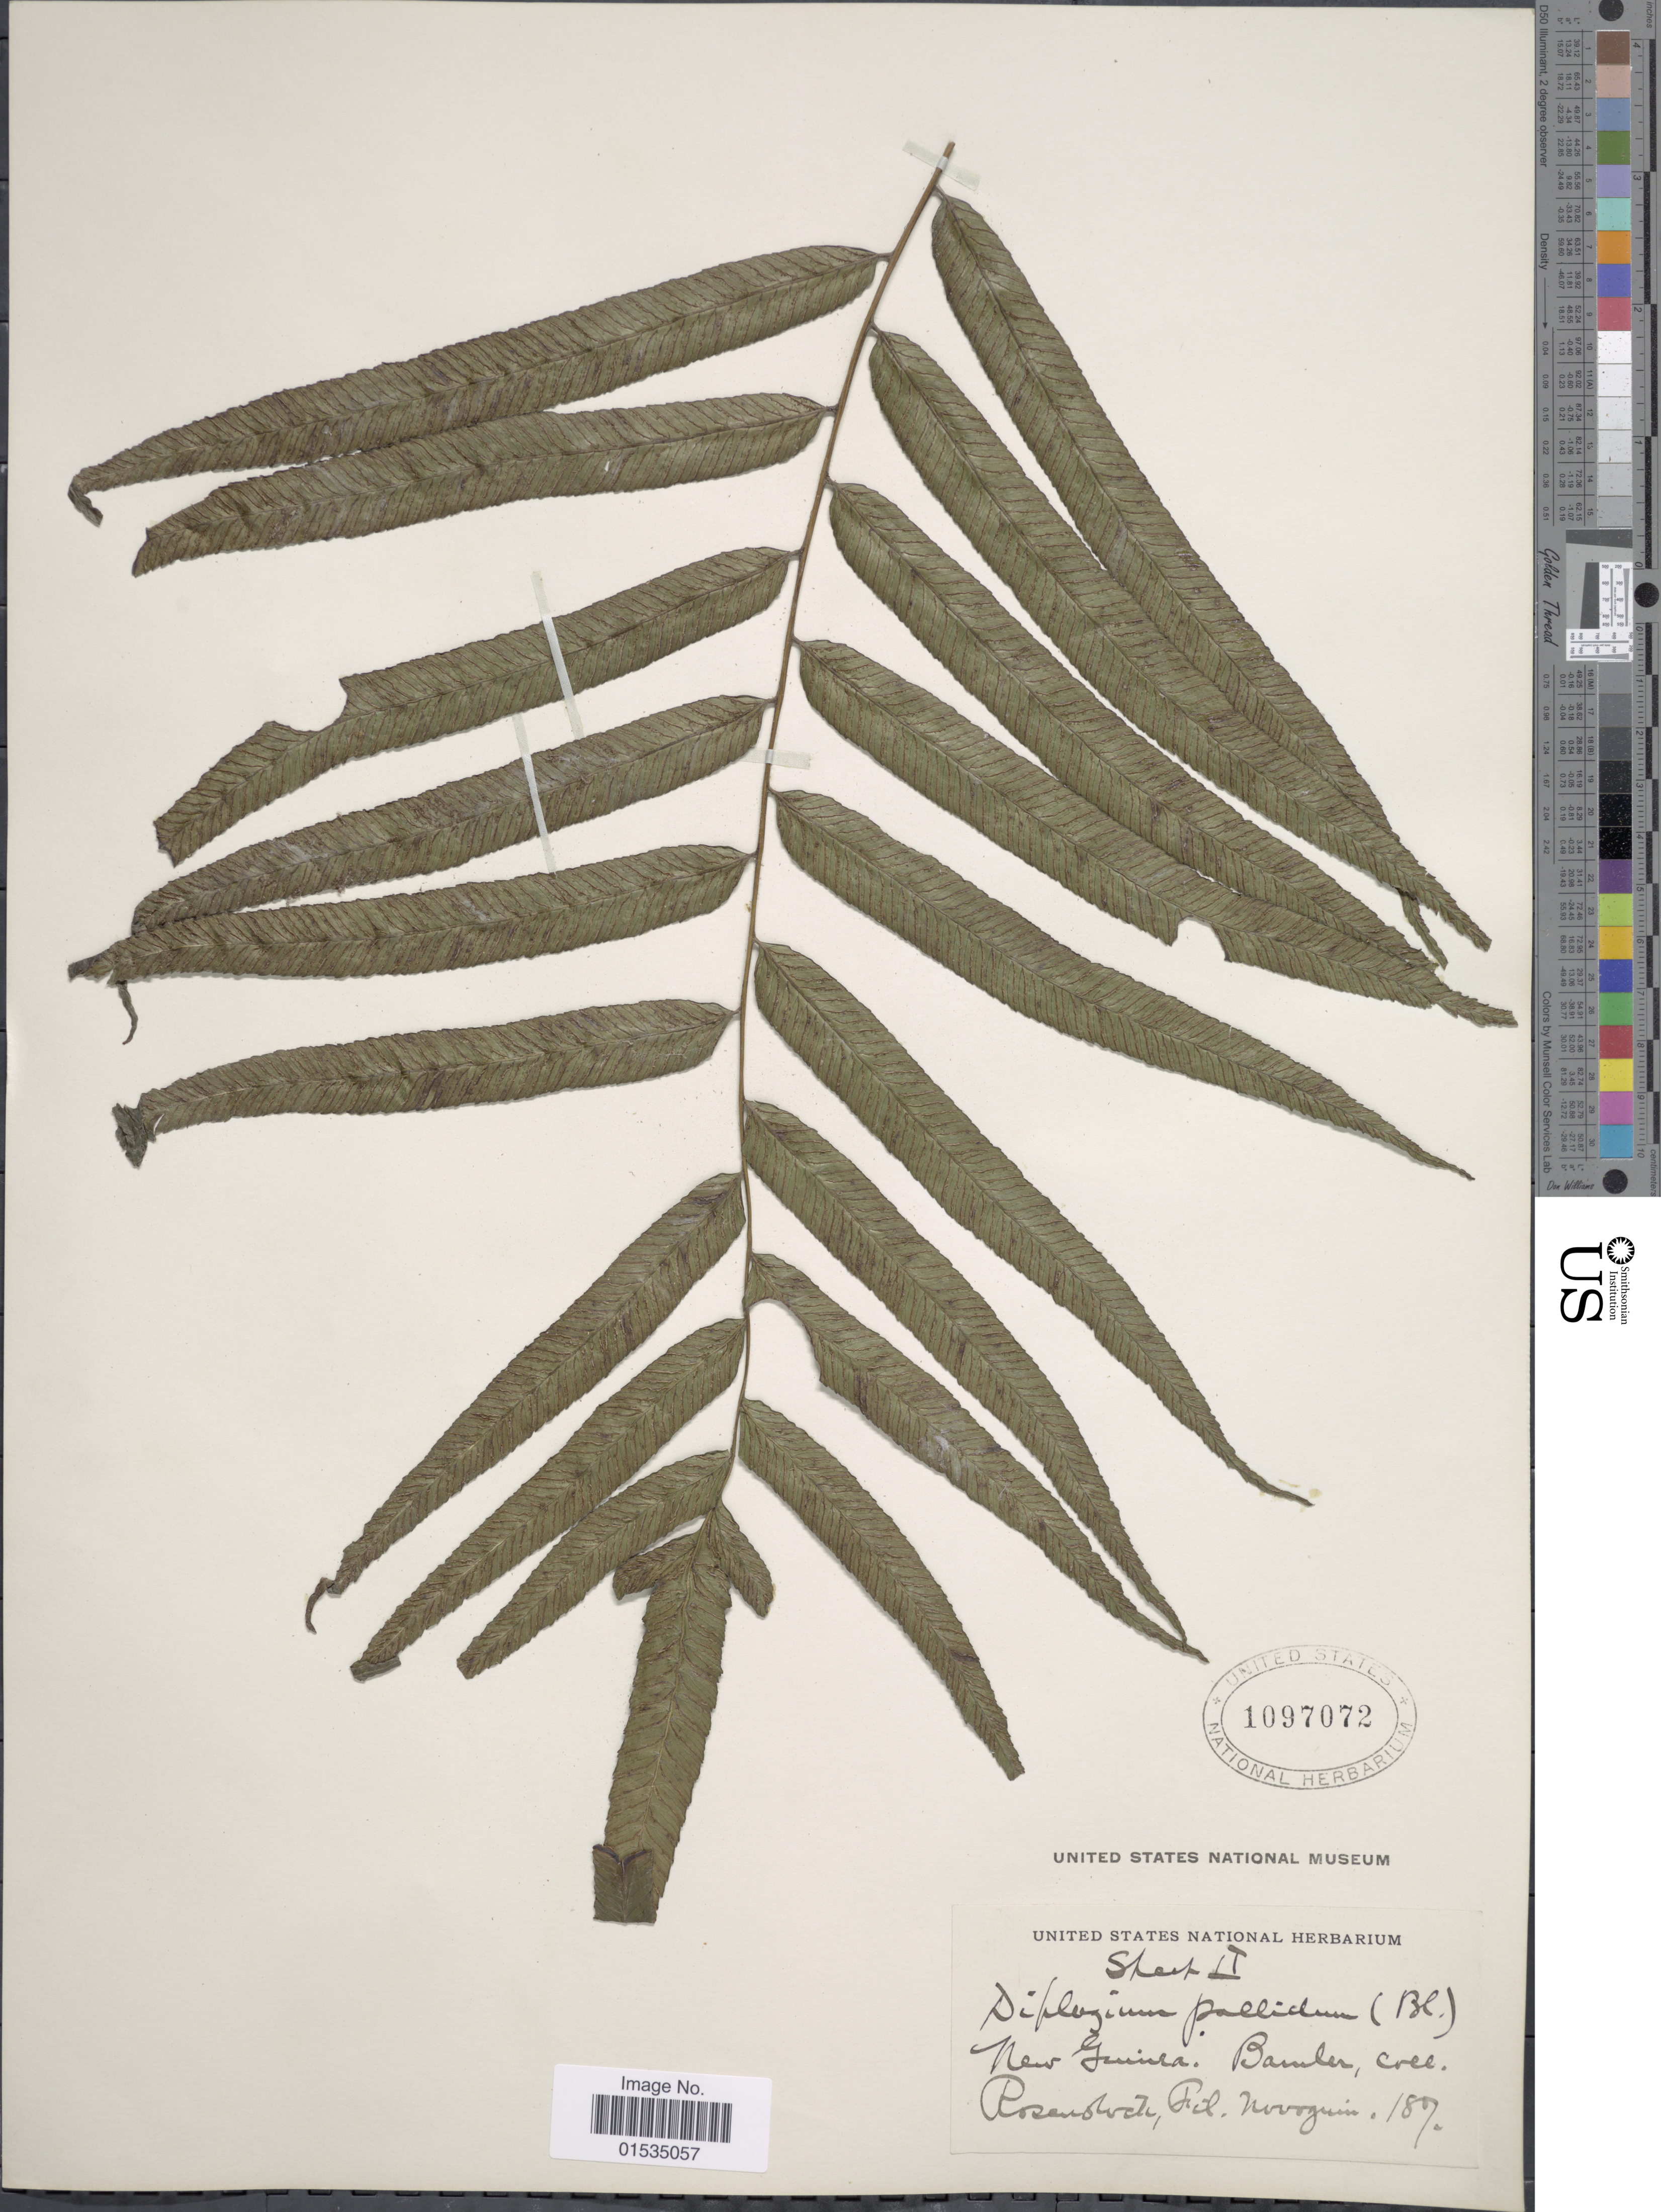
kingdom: Plantae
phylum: Tracheophyta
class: Polypodiopsida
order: Polypodiales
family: Athyriaceae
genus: Diplazium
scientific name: Diplazium pallidum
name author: (Blume) T. Moore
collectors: Bamler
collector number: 187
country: Papua New Guinea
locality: New Guinea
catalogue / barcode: US 1097072